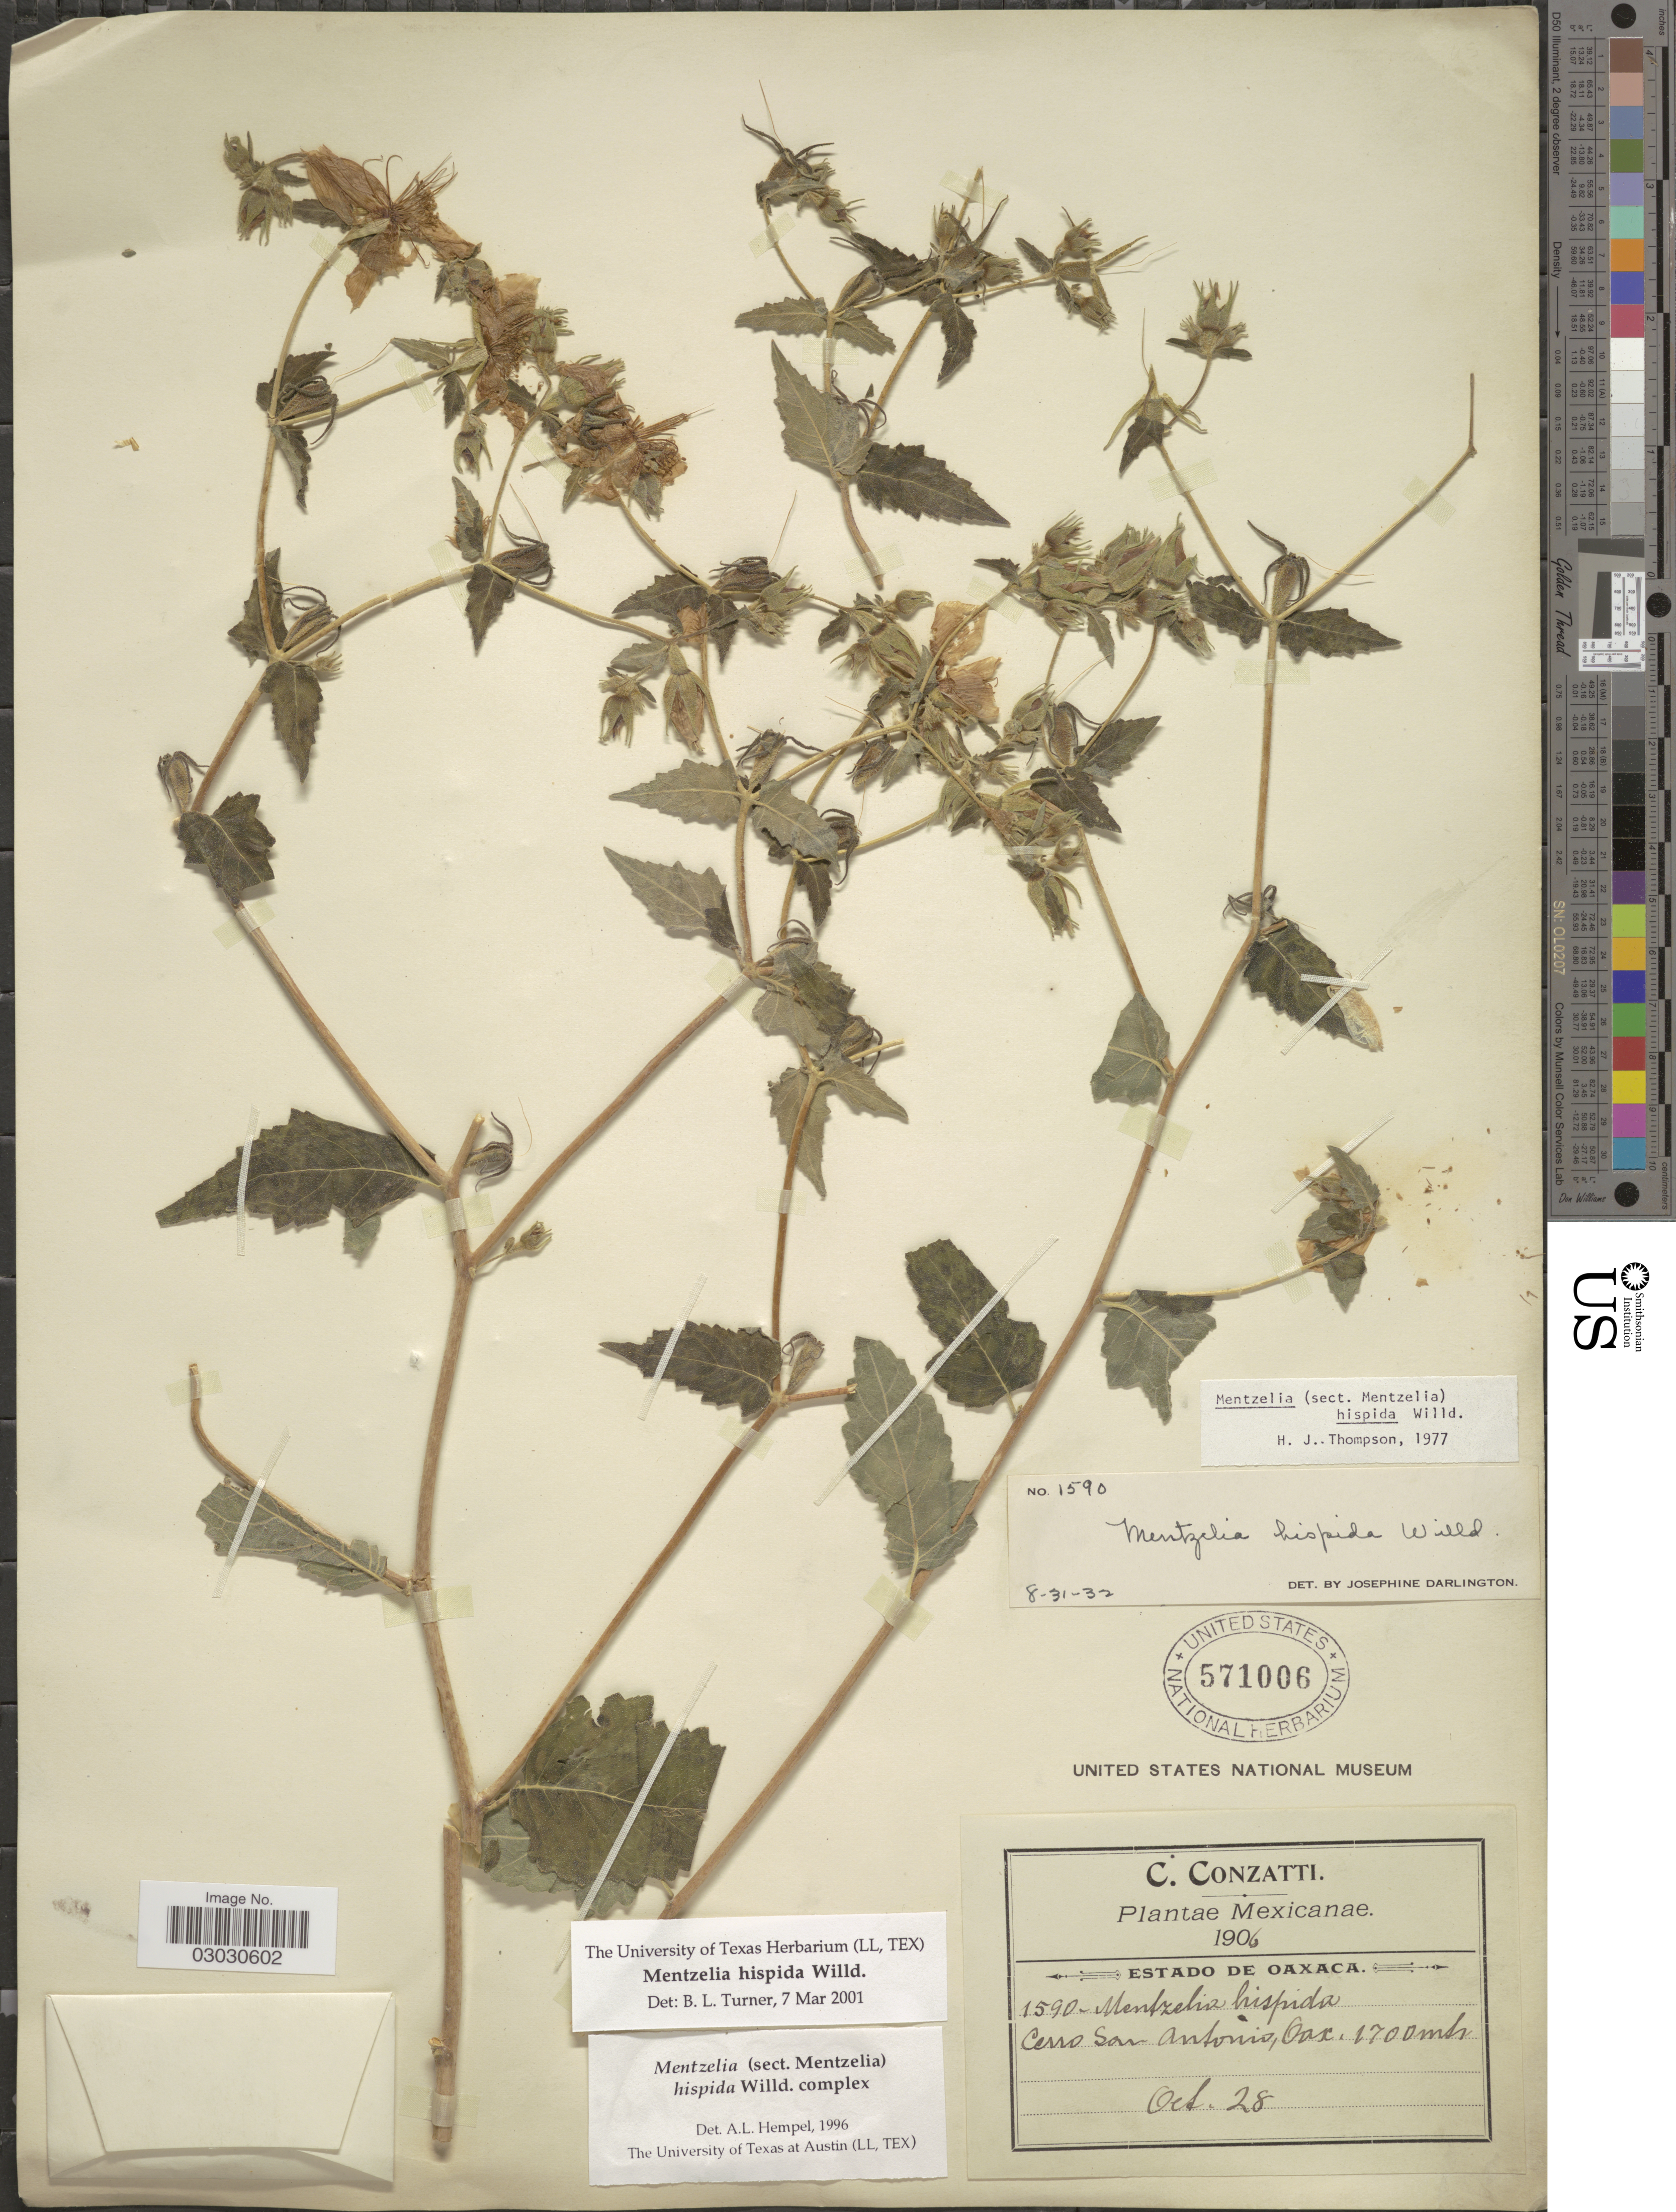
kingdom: Plantae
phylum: Tracheophyta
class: Magnoliopsida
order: Cornales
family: Loasaceae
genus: Mentzelia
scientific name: Mentzelia hispida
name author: Willd.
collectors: C. Conzatti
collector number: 1590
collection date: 1906-10-28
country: Mexico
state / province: Oaxaca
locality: Estado de Oaxaca. Cerro San Antonio, Oax.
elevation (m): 1700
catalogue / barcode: US 571006